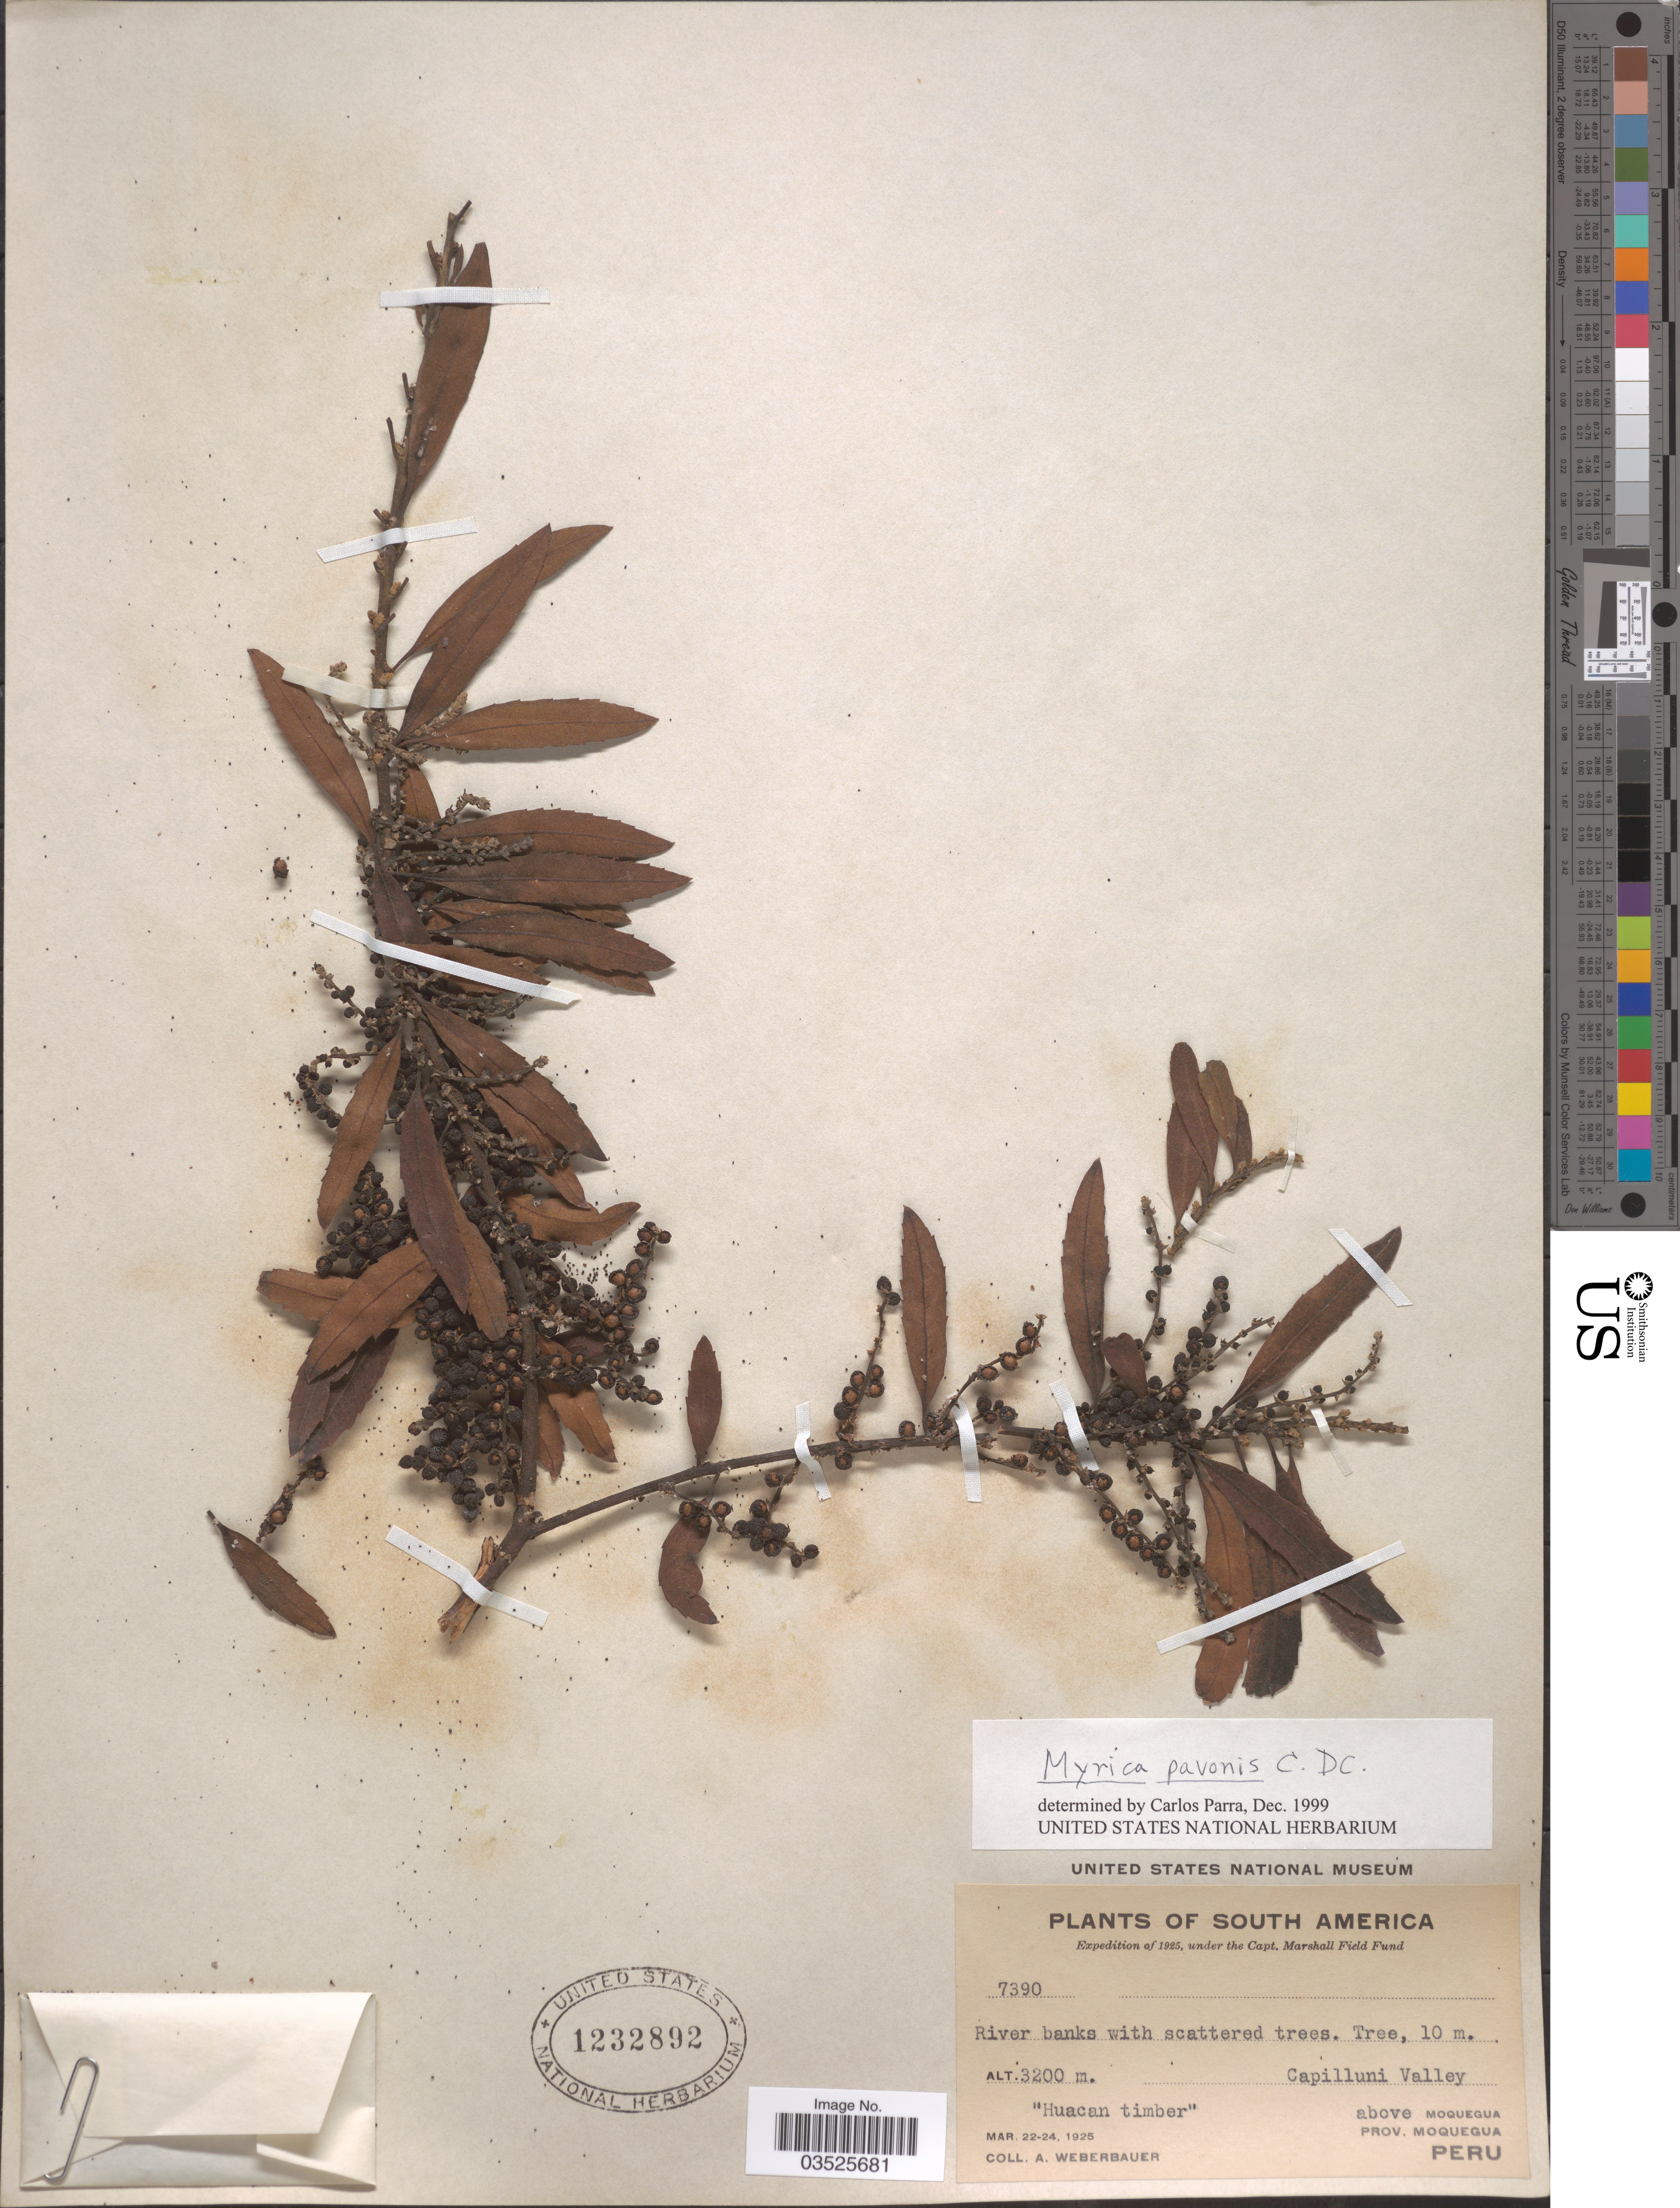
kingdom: Plantae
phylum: Tracheophyta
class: Magnoliopsida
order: Fagales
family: Myricaceae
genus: Morella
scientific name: Morella pavonis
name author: (C. DC.) Parra-Os.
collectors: A. Weberbauer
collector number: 7390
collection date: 1925-03-22/1925-03-24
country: Peru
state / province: Moquegua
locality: Capilluni Valley, above Moquegua.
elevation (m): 3200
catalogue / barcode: US 1232892